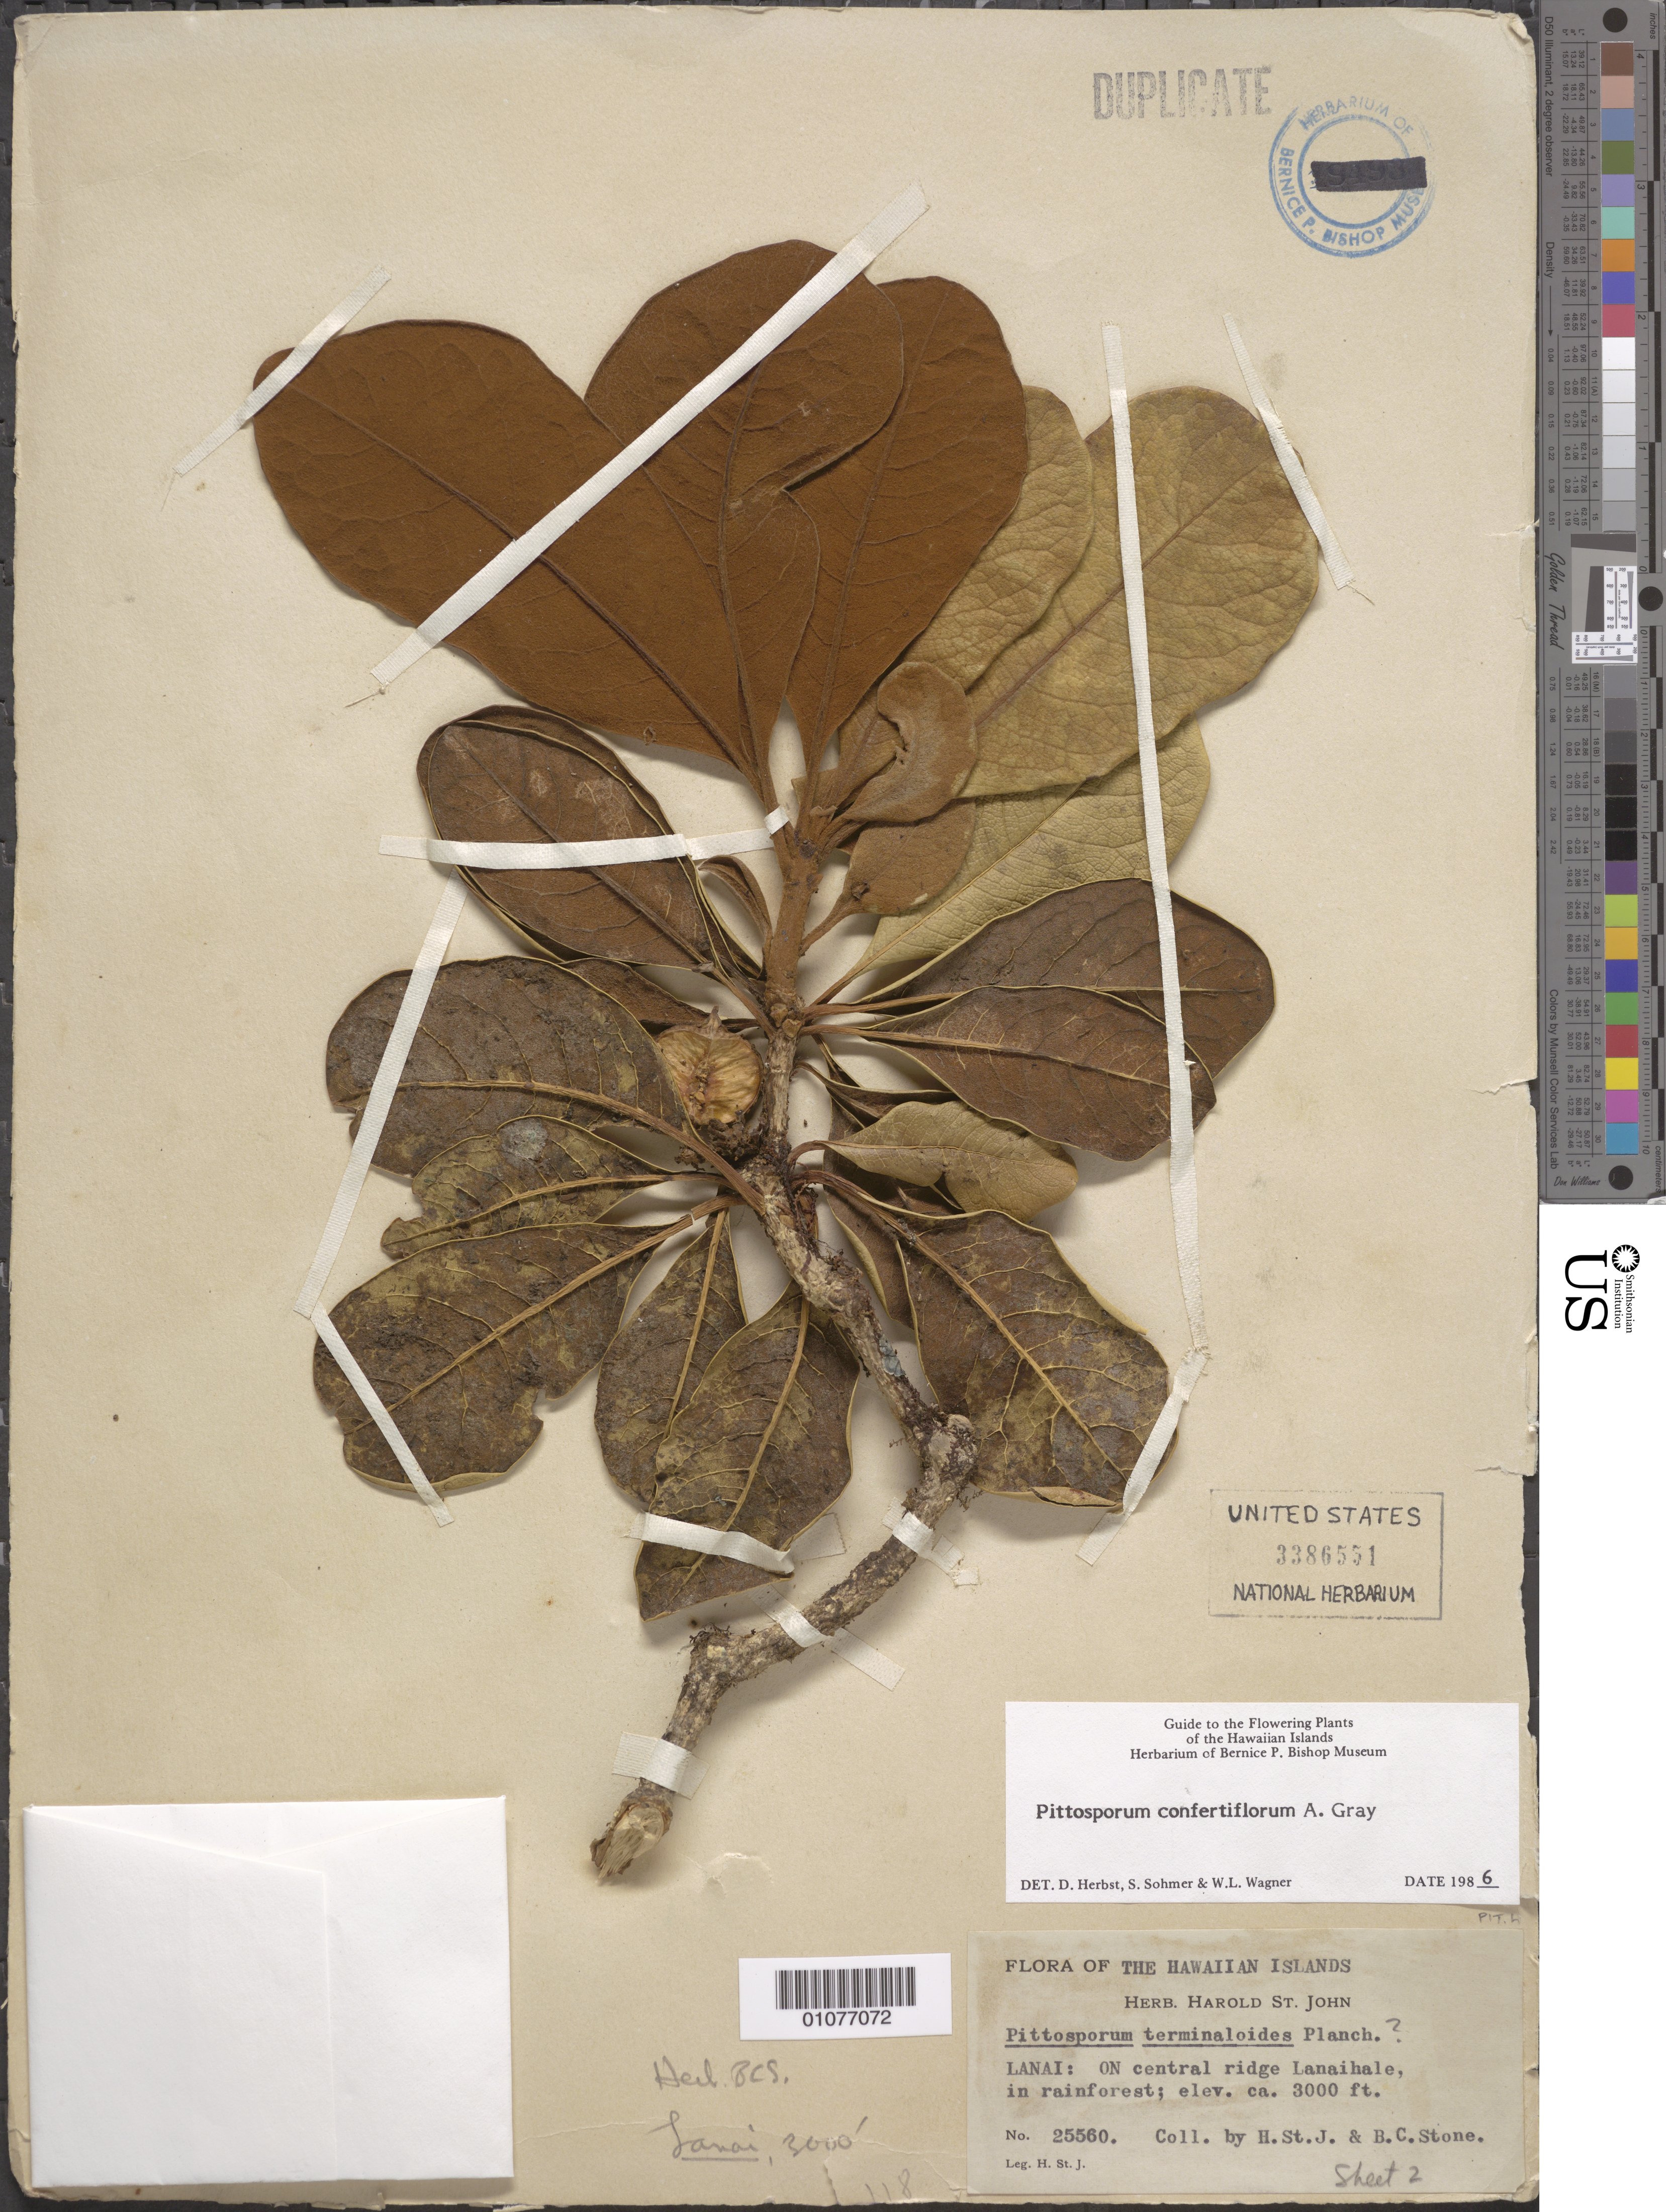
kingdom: Plantae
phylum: Tracheophyta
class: Magnoliopsida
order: Apiales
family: Pittosporaceae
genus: Pittosporum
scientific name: Pittosporum confertiflorum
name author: A. Gray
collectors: H. St. John & B. C. Stone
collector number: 25560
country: United States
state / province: Hawaii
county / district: Maui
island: Lana'i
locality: On central ridge Lanaihale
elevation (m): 914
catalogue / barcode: US 3386551